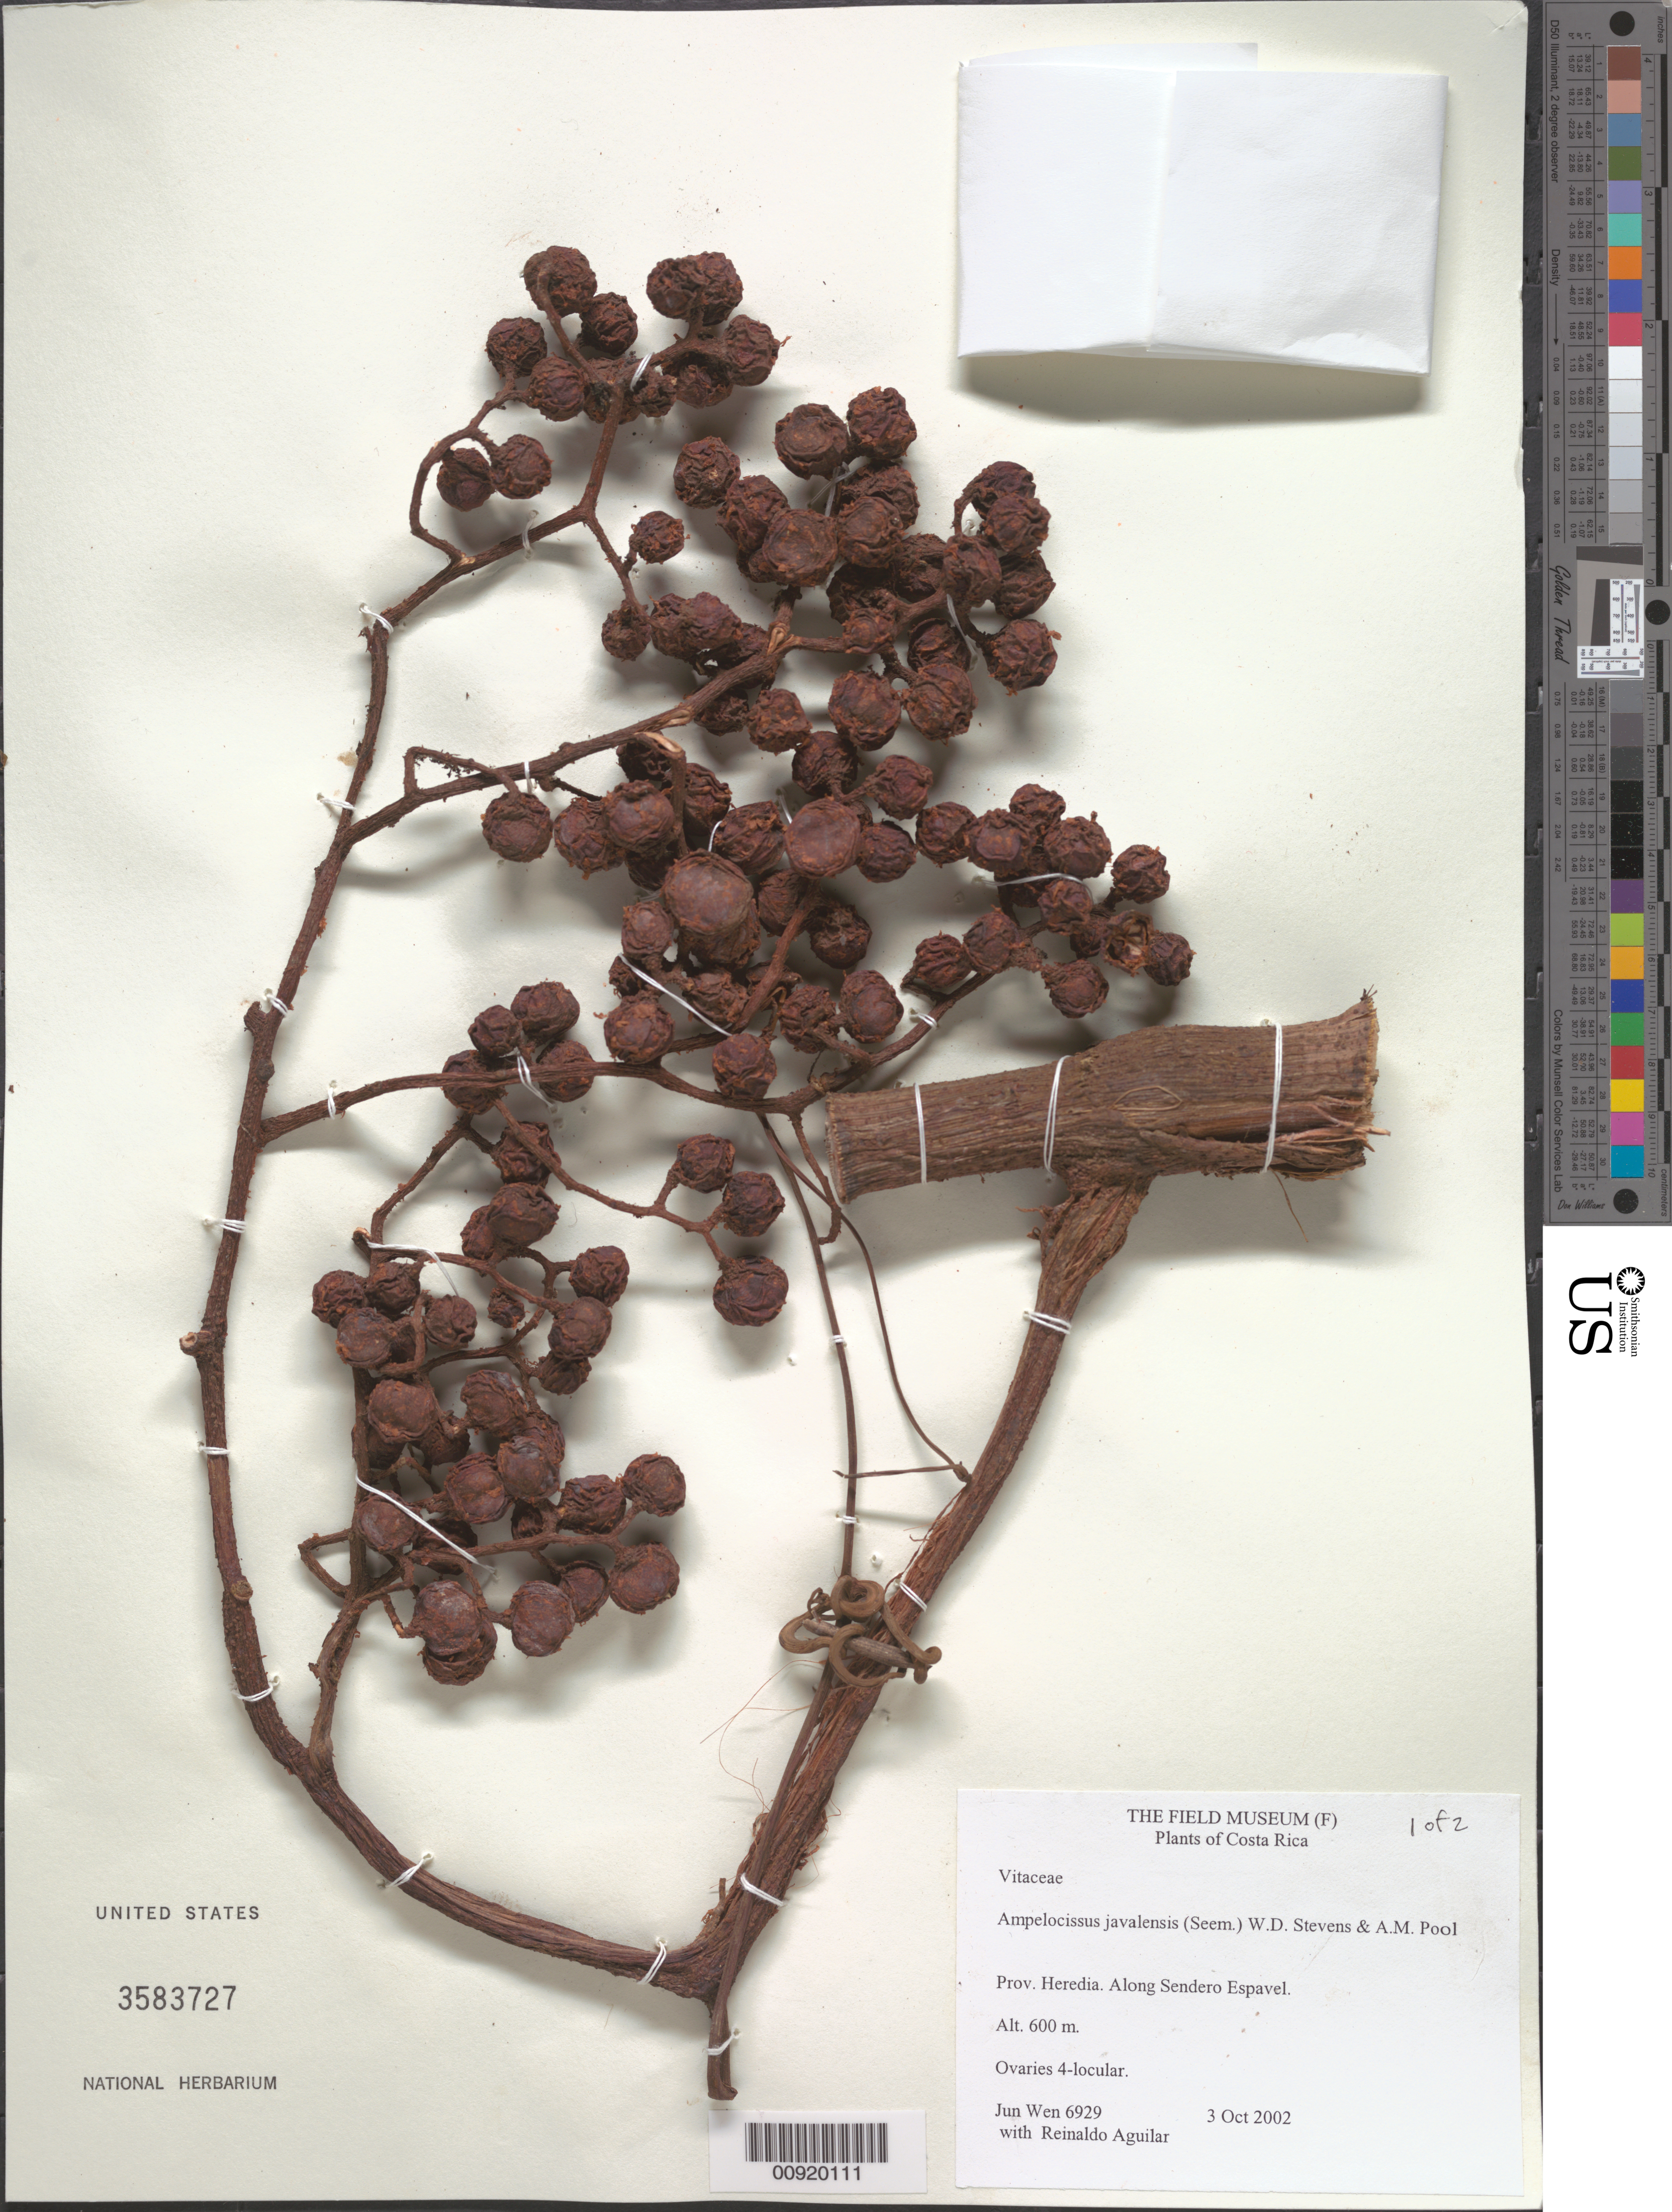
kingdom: Plantae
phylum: Tracheophyta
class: Magnoliopsida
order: Vitales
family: Vitaceae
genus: Ampelocissus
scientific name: Ampelocissus javalensis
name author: (Seem.) W.D. Stevens & A. Pool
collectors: J. Wen & R. Aguilar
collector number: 6929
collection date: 2002-10-03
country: Costa Rica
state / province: Heredia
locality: Along Sendero Espavel.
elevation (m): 600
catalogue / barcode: US 3583727